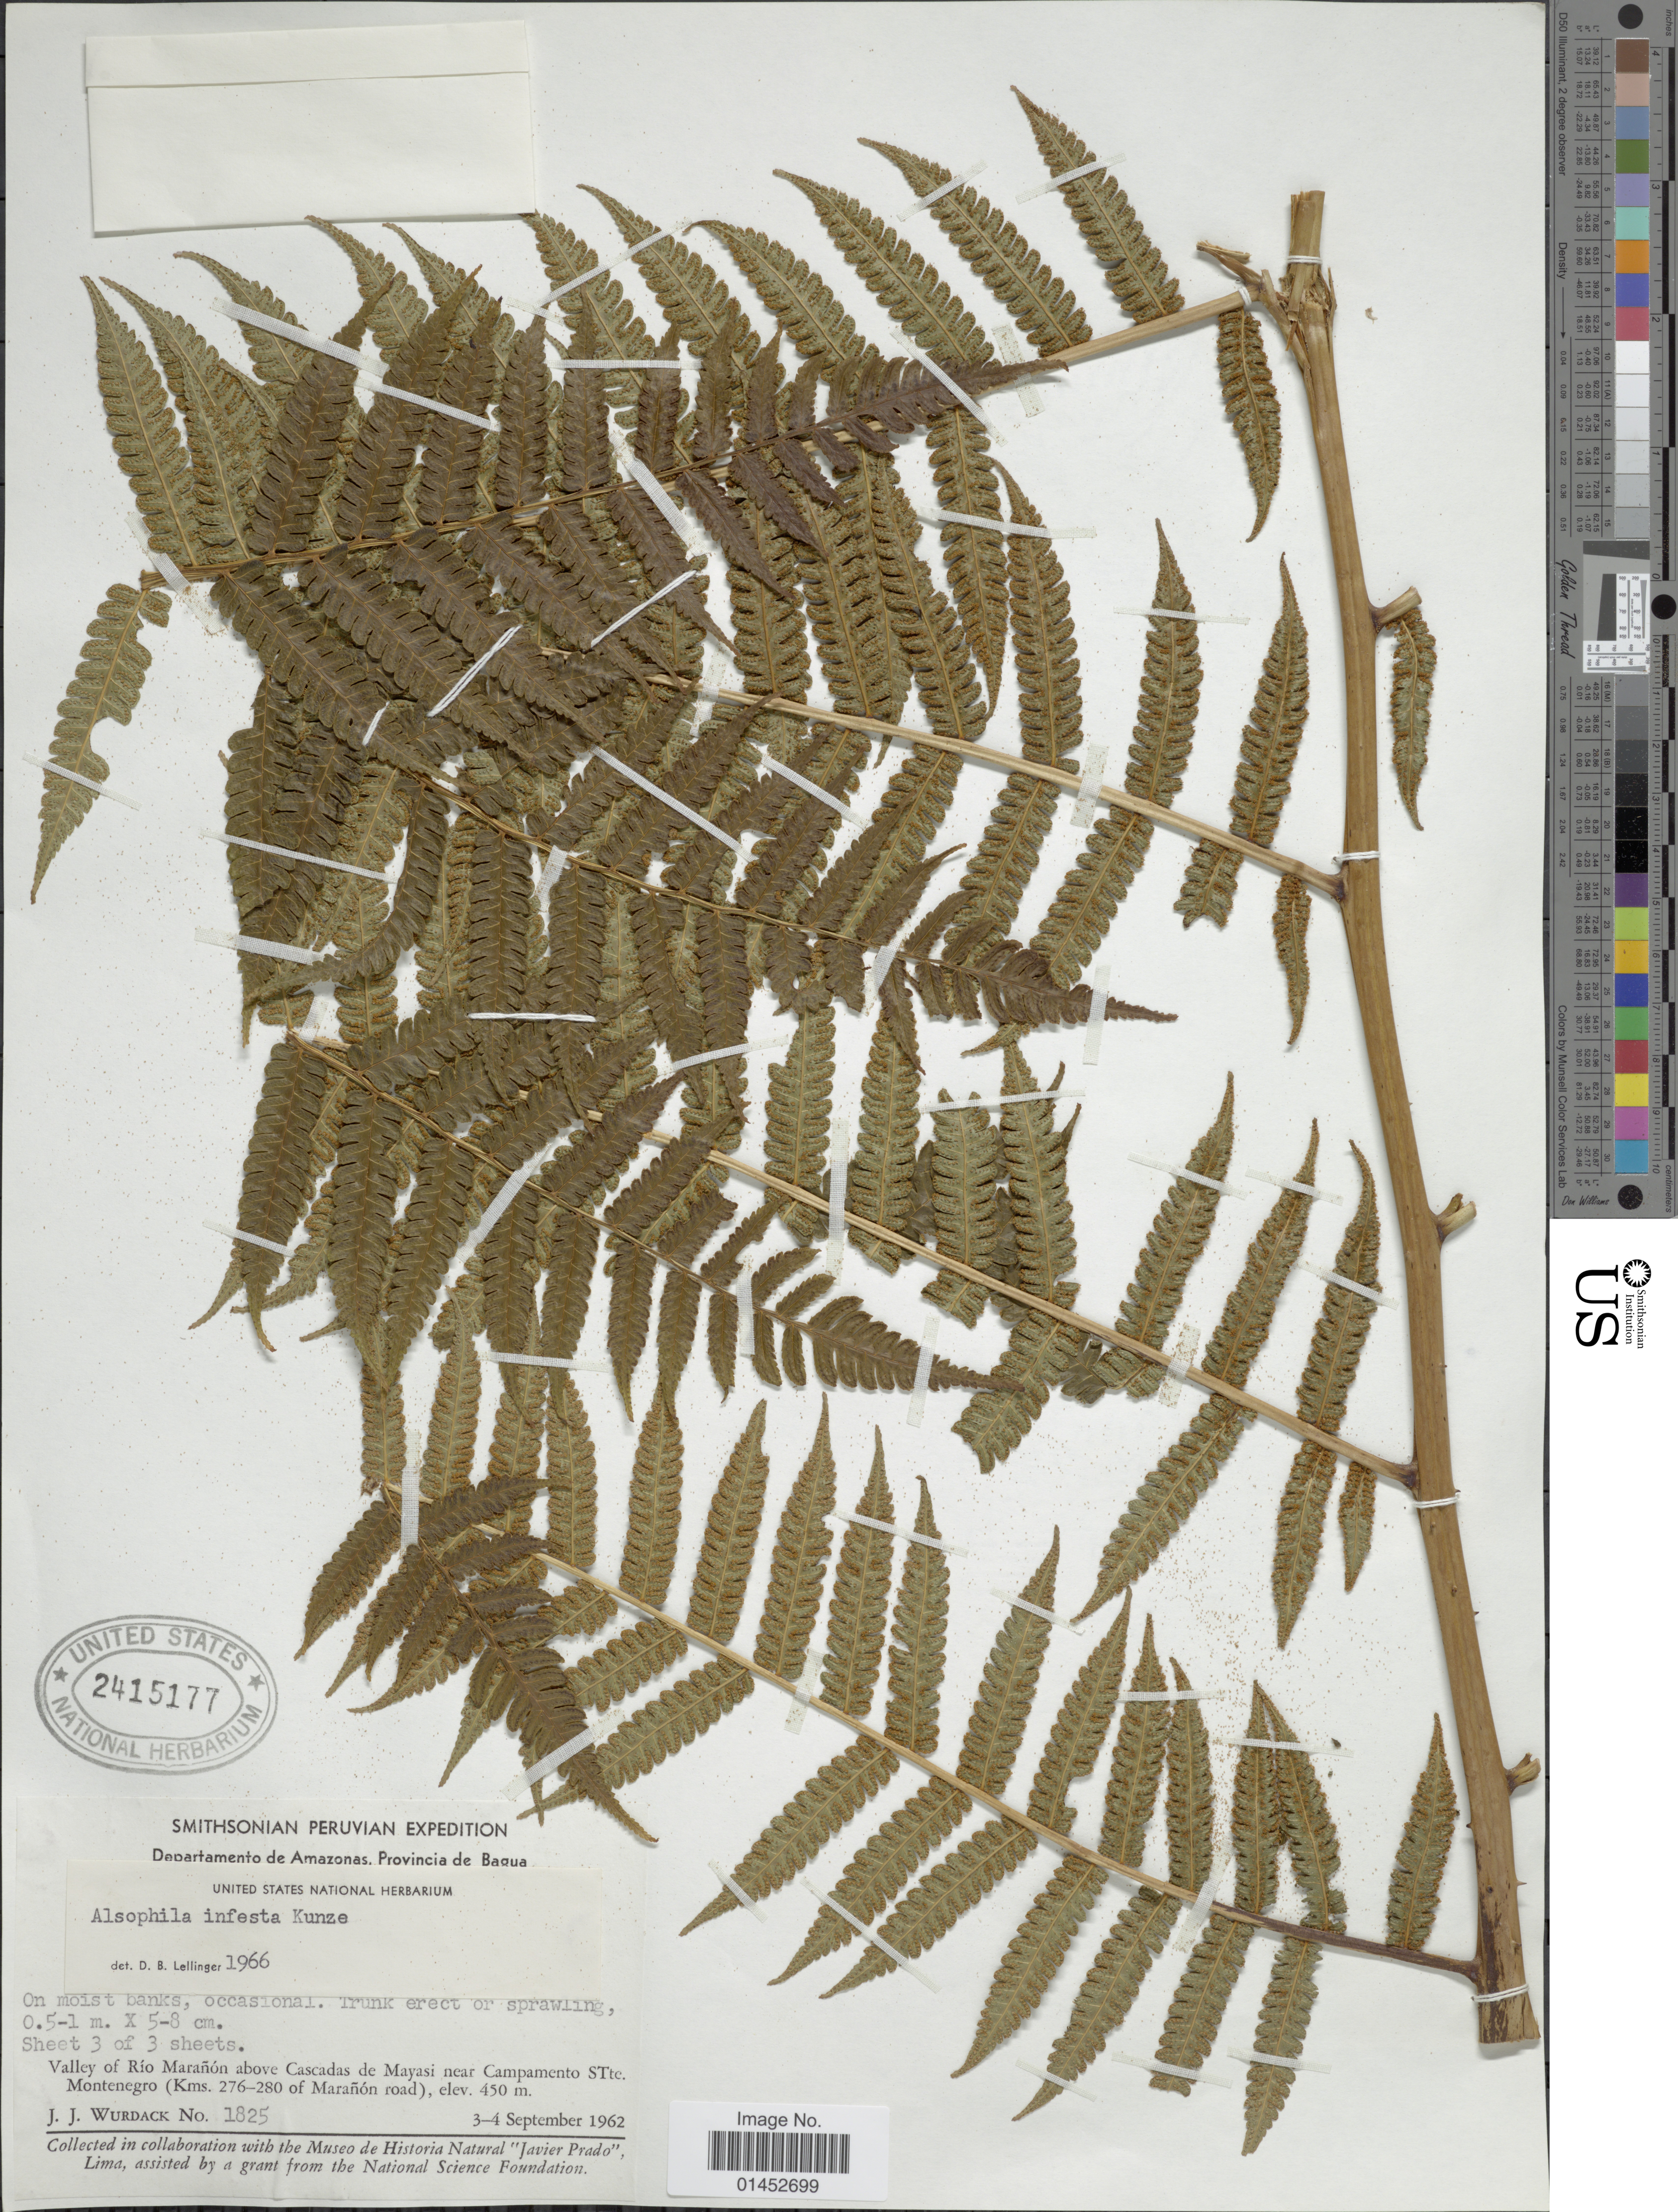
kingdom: Plantae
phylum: Tracheophyta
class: Polypodiopsida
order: Cyatheales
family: Cyatheaceae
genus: Cyathea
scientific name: Cyathea pungens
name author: (Willd.) Domin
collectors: J. J. Wurdack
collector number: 1825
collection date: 1962-09-03/1962-09-04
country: Peru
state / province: Amazonas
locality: Departamento de Amazonas, Provincia de Bagua, valley of Río Marañón above Cascadas de Mayasi near Campamento STte. Montenegro (Kms. 276-280 of Marañón road)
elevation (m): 450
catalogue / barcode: US 2415177